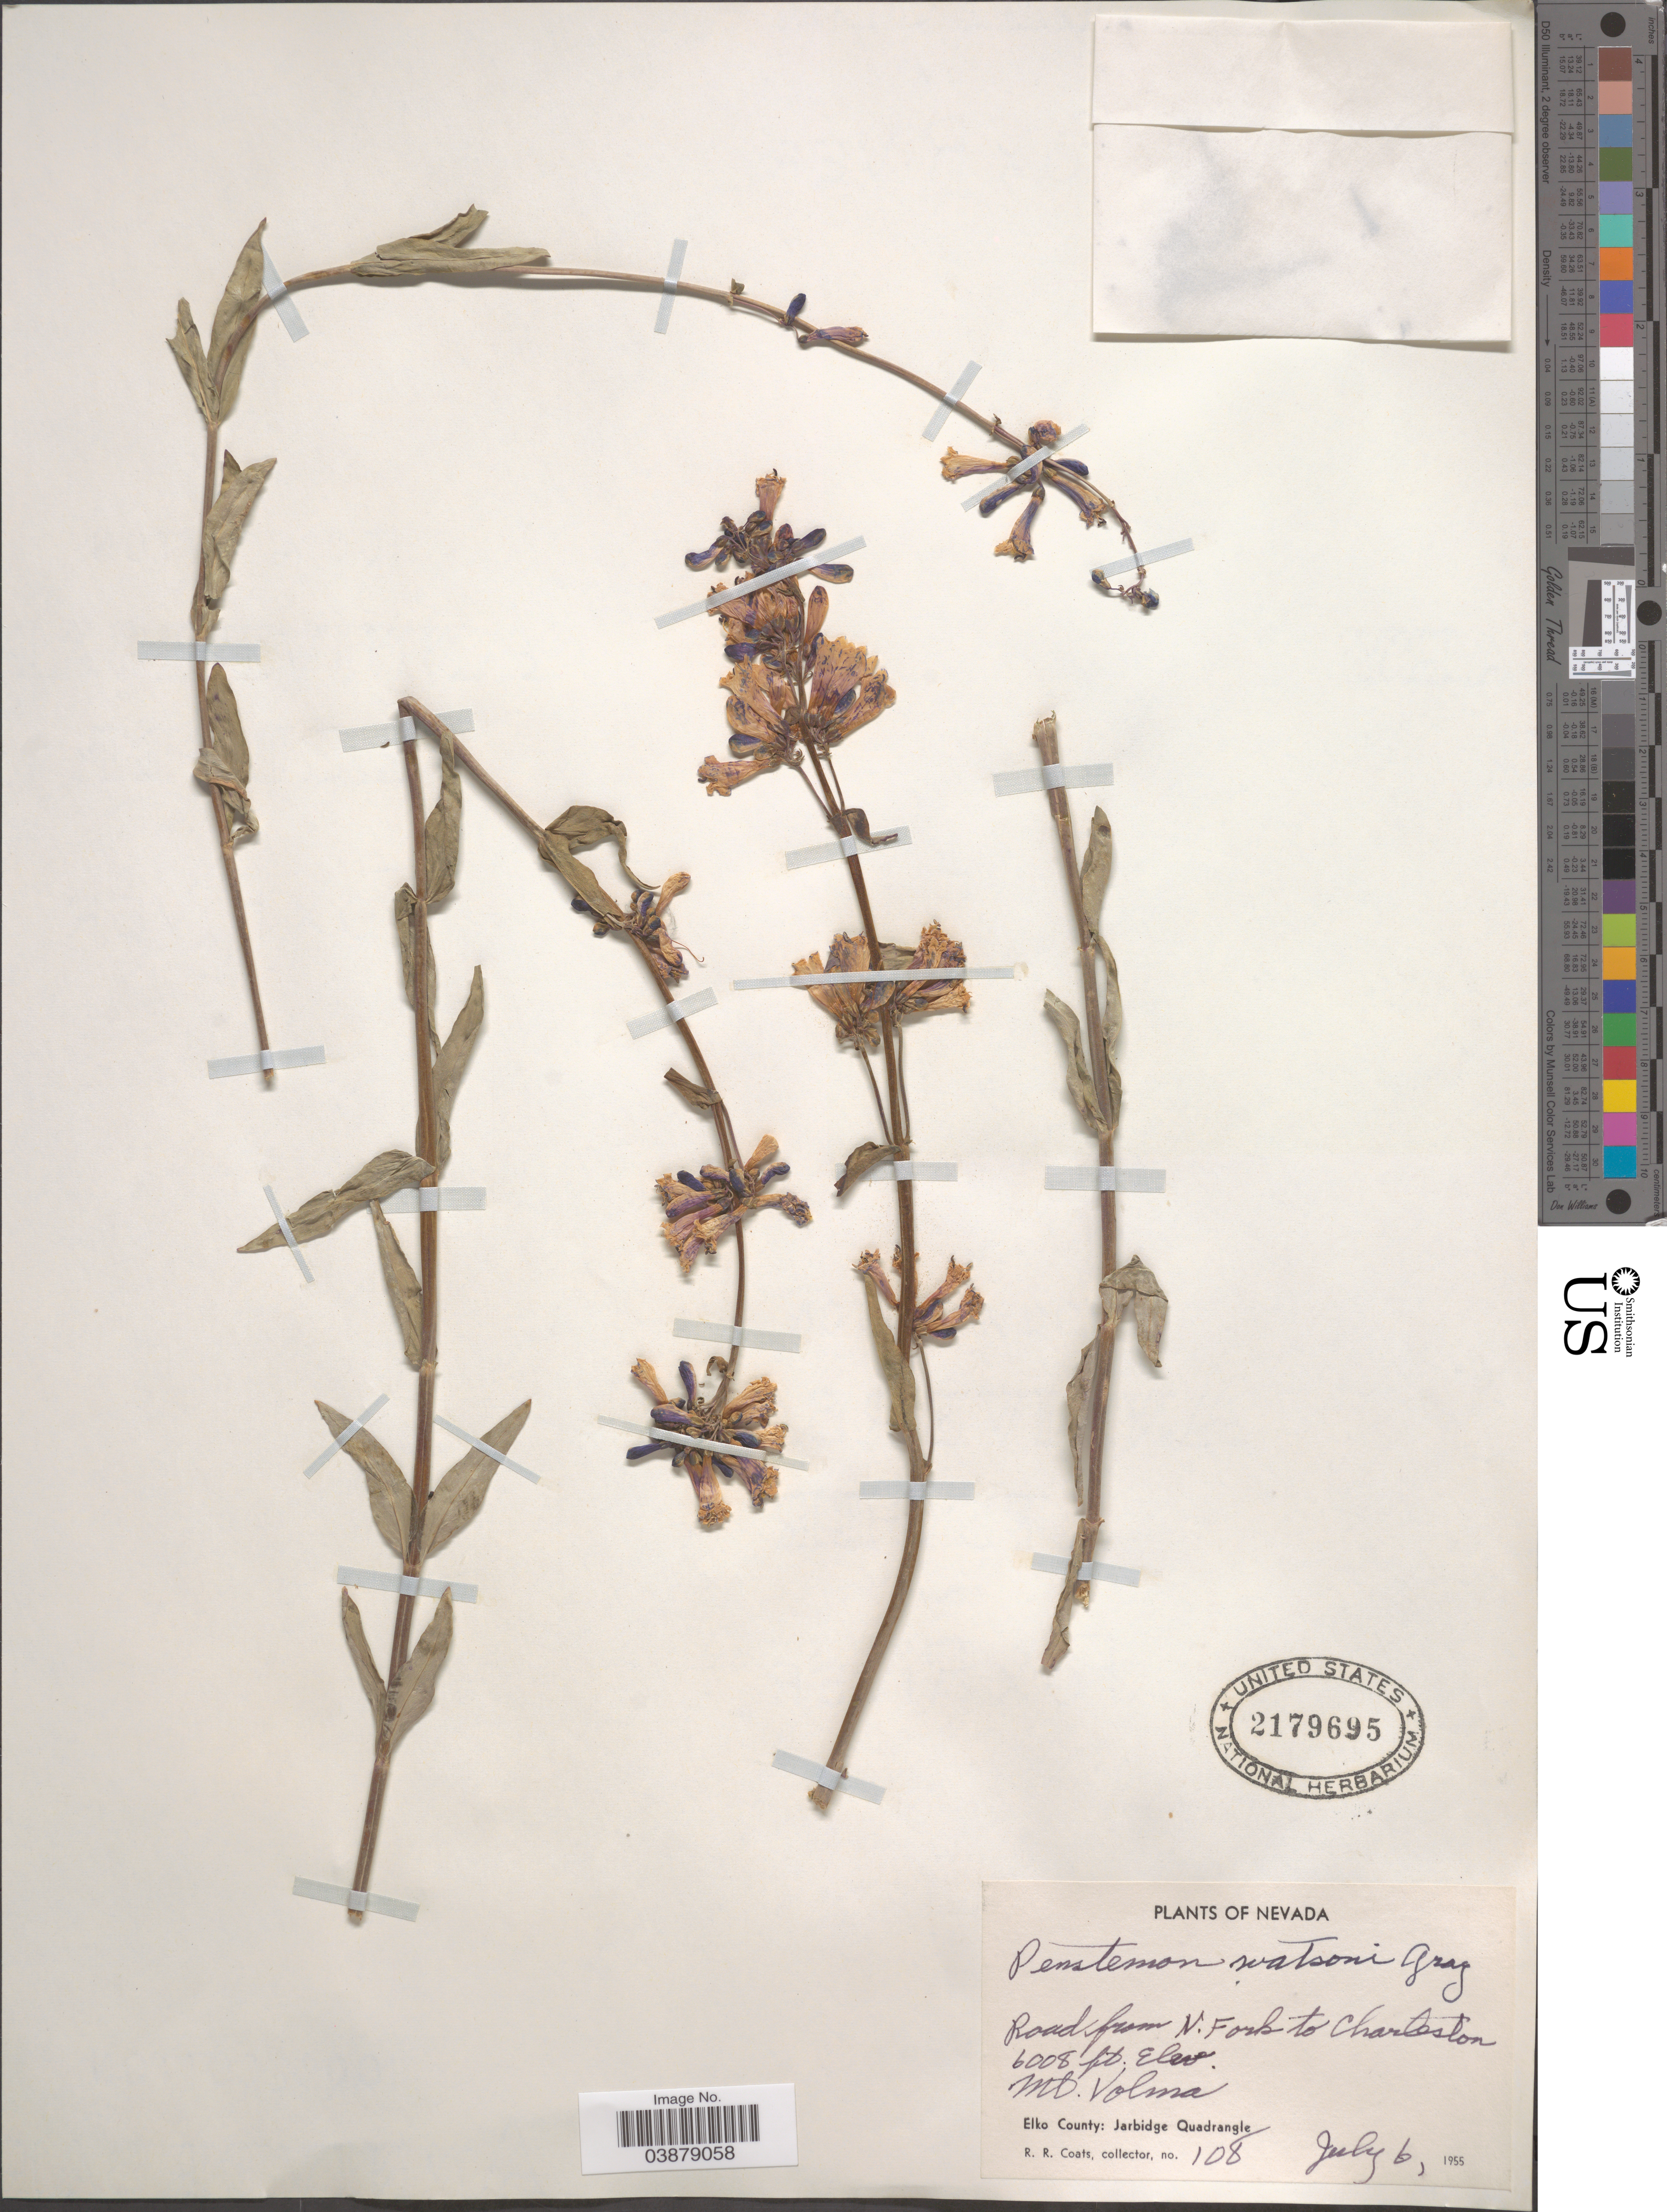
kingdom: Plantae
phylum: Tracheophyta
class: Magnoliopsida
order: Lamiales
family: Plantaginaceae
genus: Penstemon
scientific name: Penstemon watsonii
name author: A. Gray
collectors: R. Coats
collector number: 108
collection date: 1955-07-06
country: United States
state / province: Nevada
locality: Road from N. Fork to Charleston. Mt. Volma. Elko County: Jarbridge Quadrangle.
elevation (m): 1831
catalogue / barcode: US 2179695